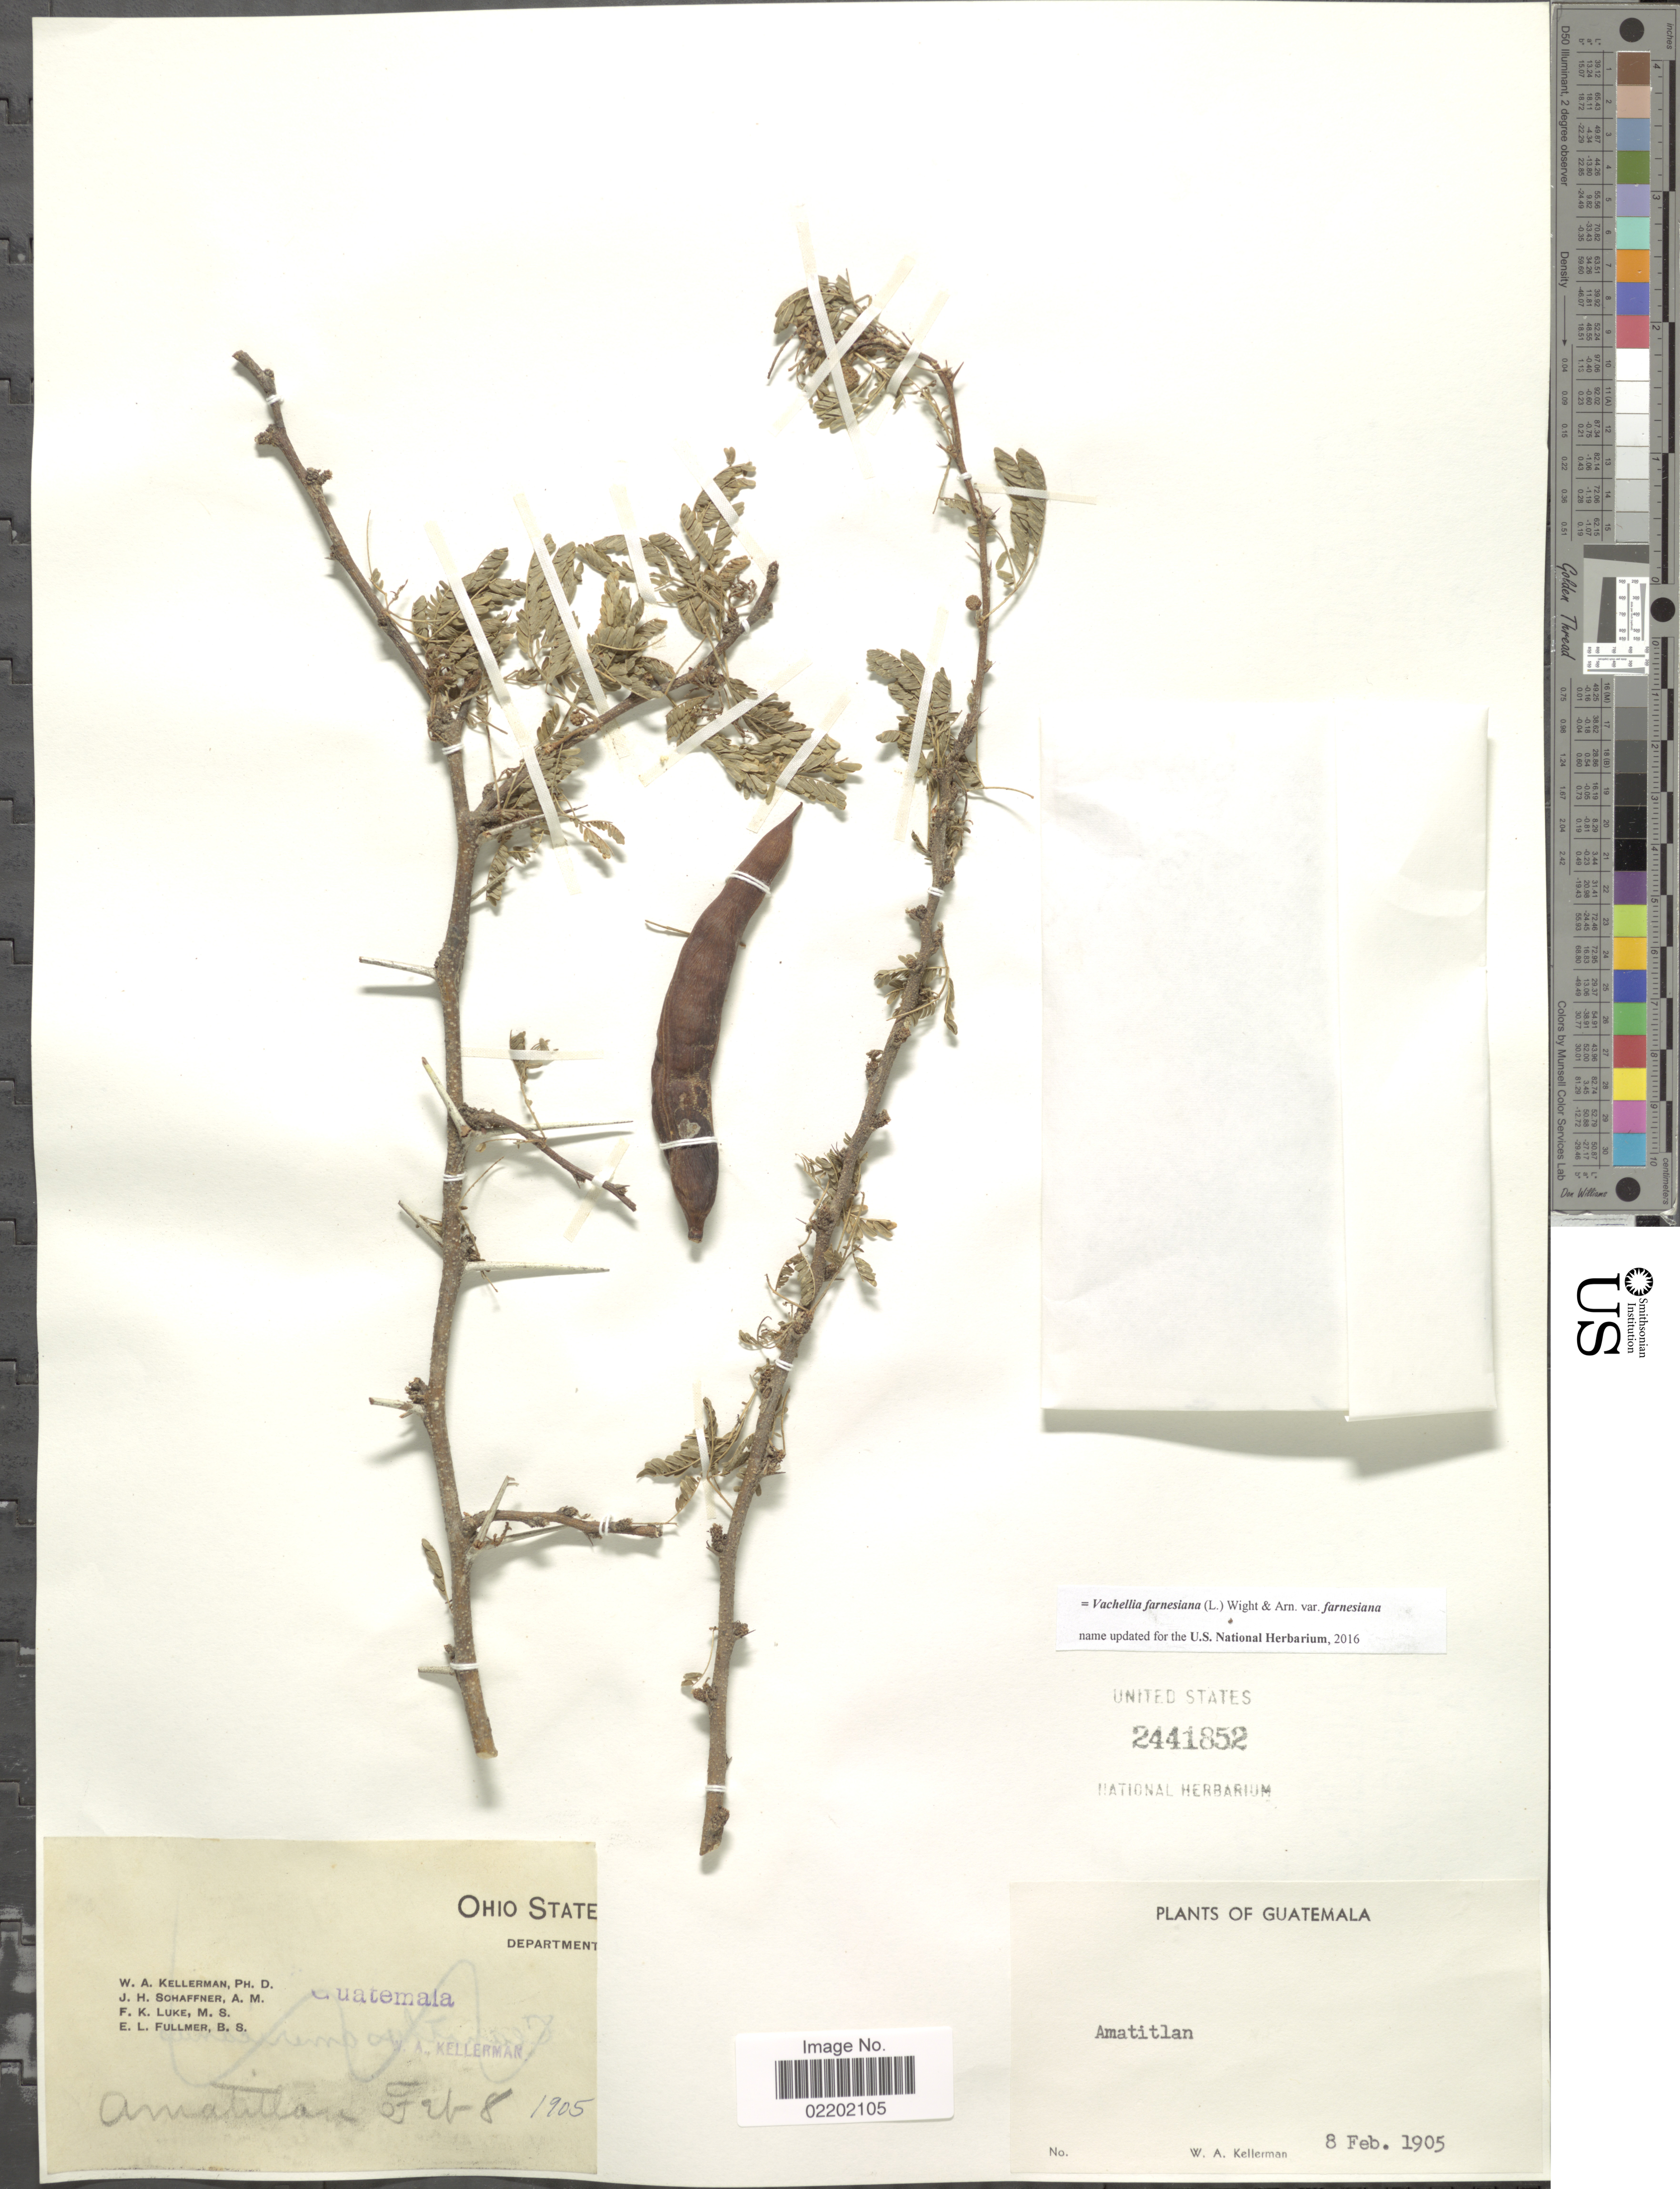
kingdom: Plantae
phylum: Tracheophyta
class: Magnoliopsida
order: Fabales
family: Fabaceae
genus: Vachellia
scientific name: Vachellia farnesiana var. farnesiana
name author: (L.) Wight & Arn.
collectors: W. Kellerman, J. H. Schaffner, F. Luke & E. Fullmer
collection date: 1905-02-08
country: Guatemala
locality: Amatitlan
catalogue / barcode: US 2441852